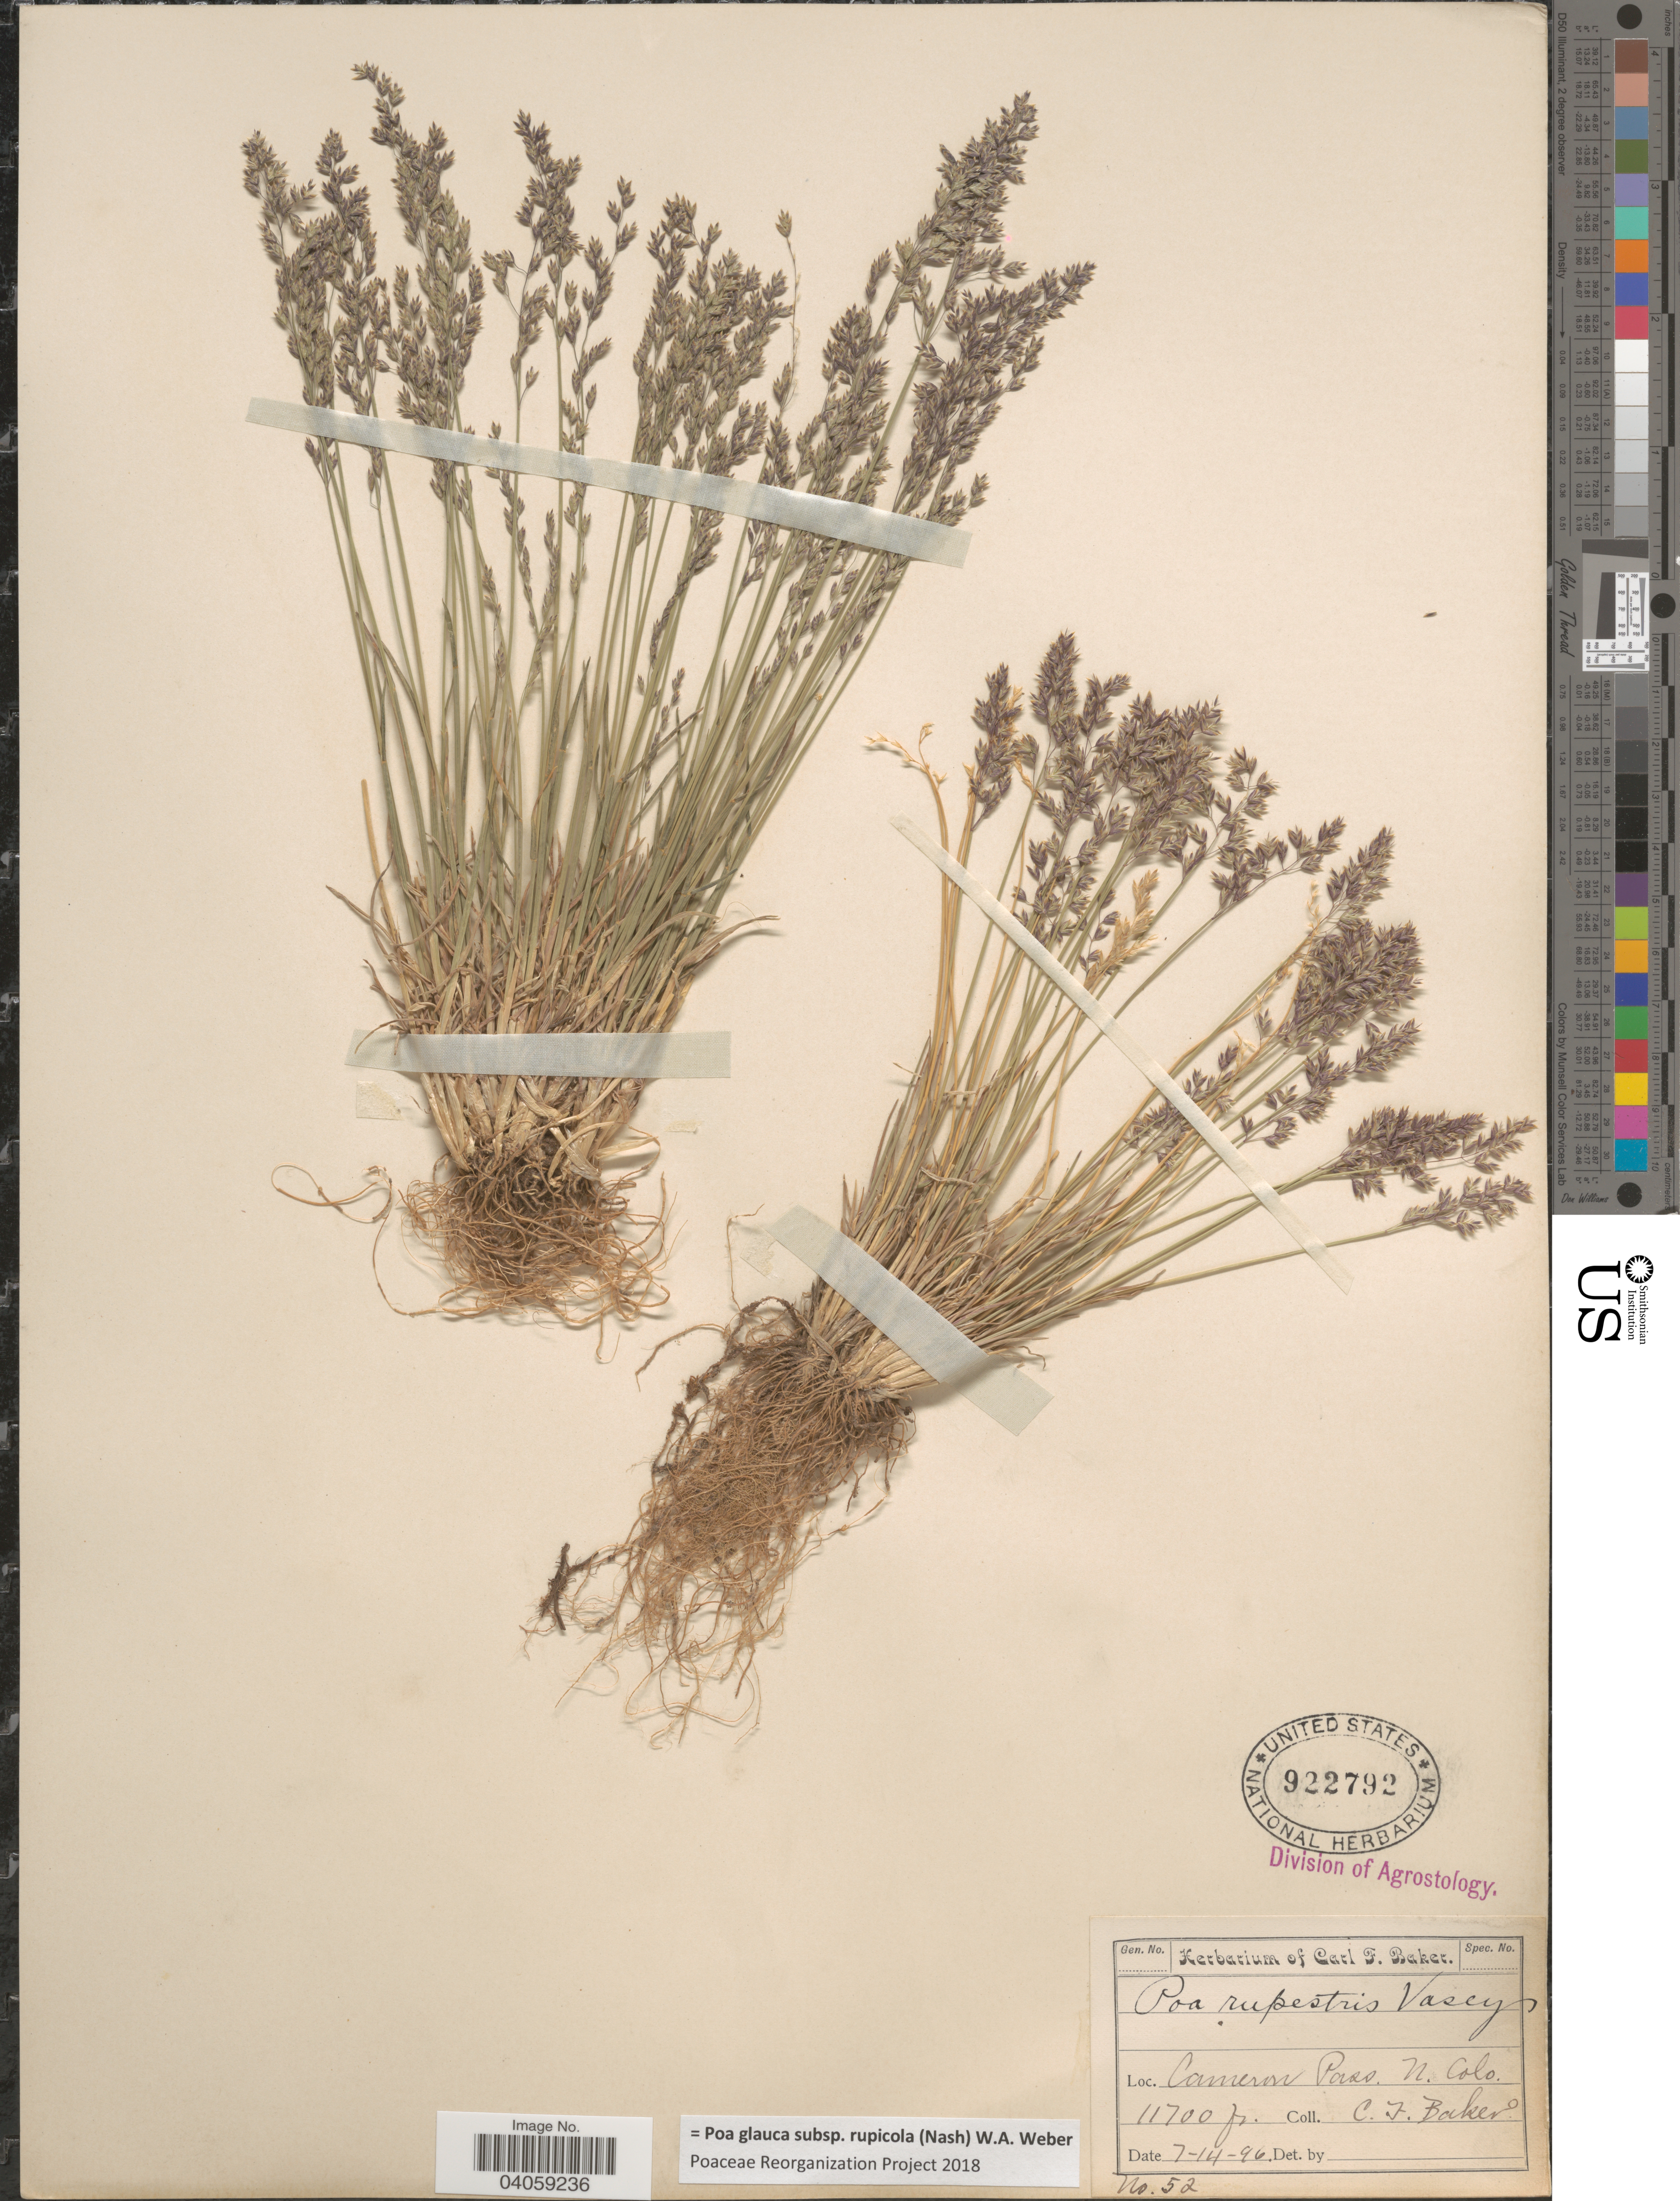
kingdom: Plantae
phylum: Tracheophyta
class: Liliopsida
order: Poales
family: Poaceae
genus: Poa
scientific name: Poa glauca subsp. rupicola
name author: (Nash) W.A. Weber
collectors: C. F. Baker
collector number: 52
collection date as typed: Transcribed d/m/y: 14/7/96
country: United States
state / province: Colorado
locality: Cameron Pass. N. Colo.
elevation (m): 3566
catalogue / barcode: US 922792